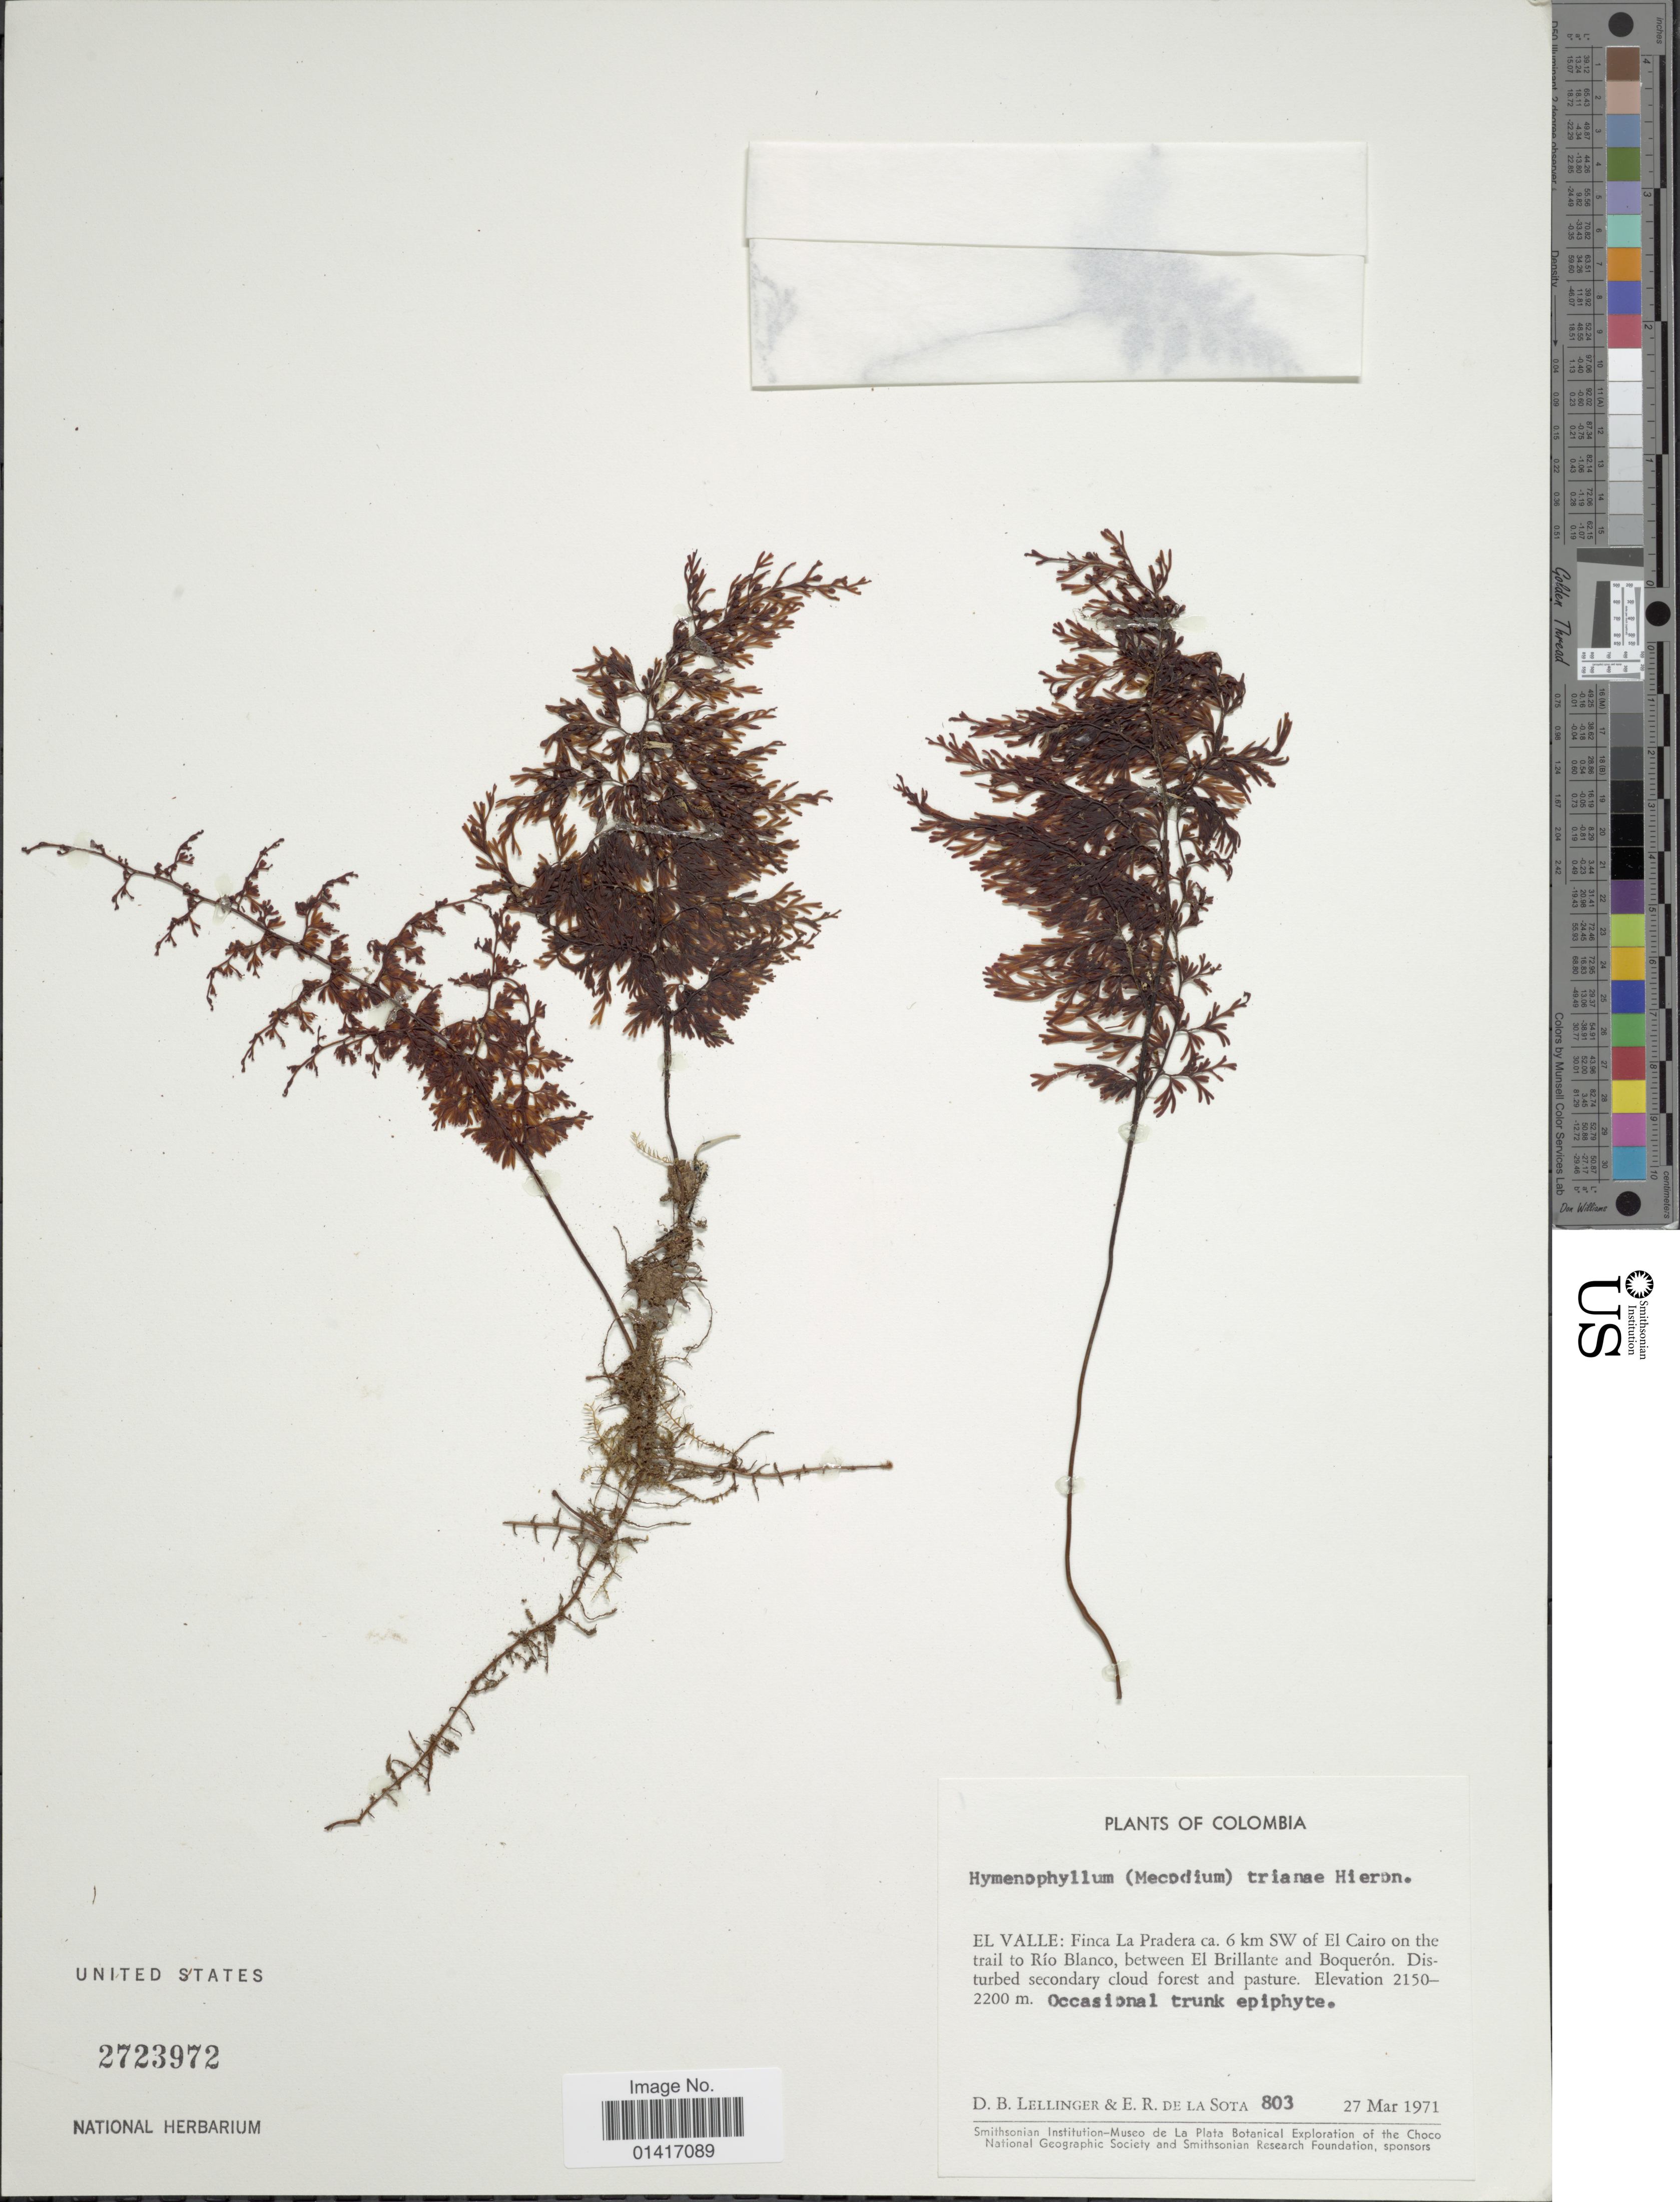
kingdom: Plantae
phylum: Tracheophyta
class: Polypodiopsida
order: Hymenophyllales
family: Hymenophyllaceae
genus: Hymenophyllum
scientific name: Hymenophyllum trianae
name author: (Hieron.)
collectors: D. B. Lellinger & E. R. de la Sota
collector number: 803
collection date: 1971-03-27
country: Colombia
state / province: Valle del Cauca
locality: Finca La Pradera ca. 6 km SW of El Cairo on the trail to Río Blanco, between El Brillante and Boquerón.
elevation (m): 2150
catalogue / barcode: US 2723972